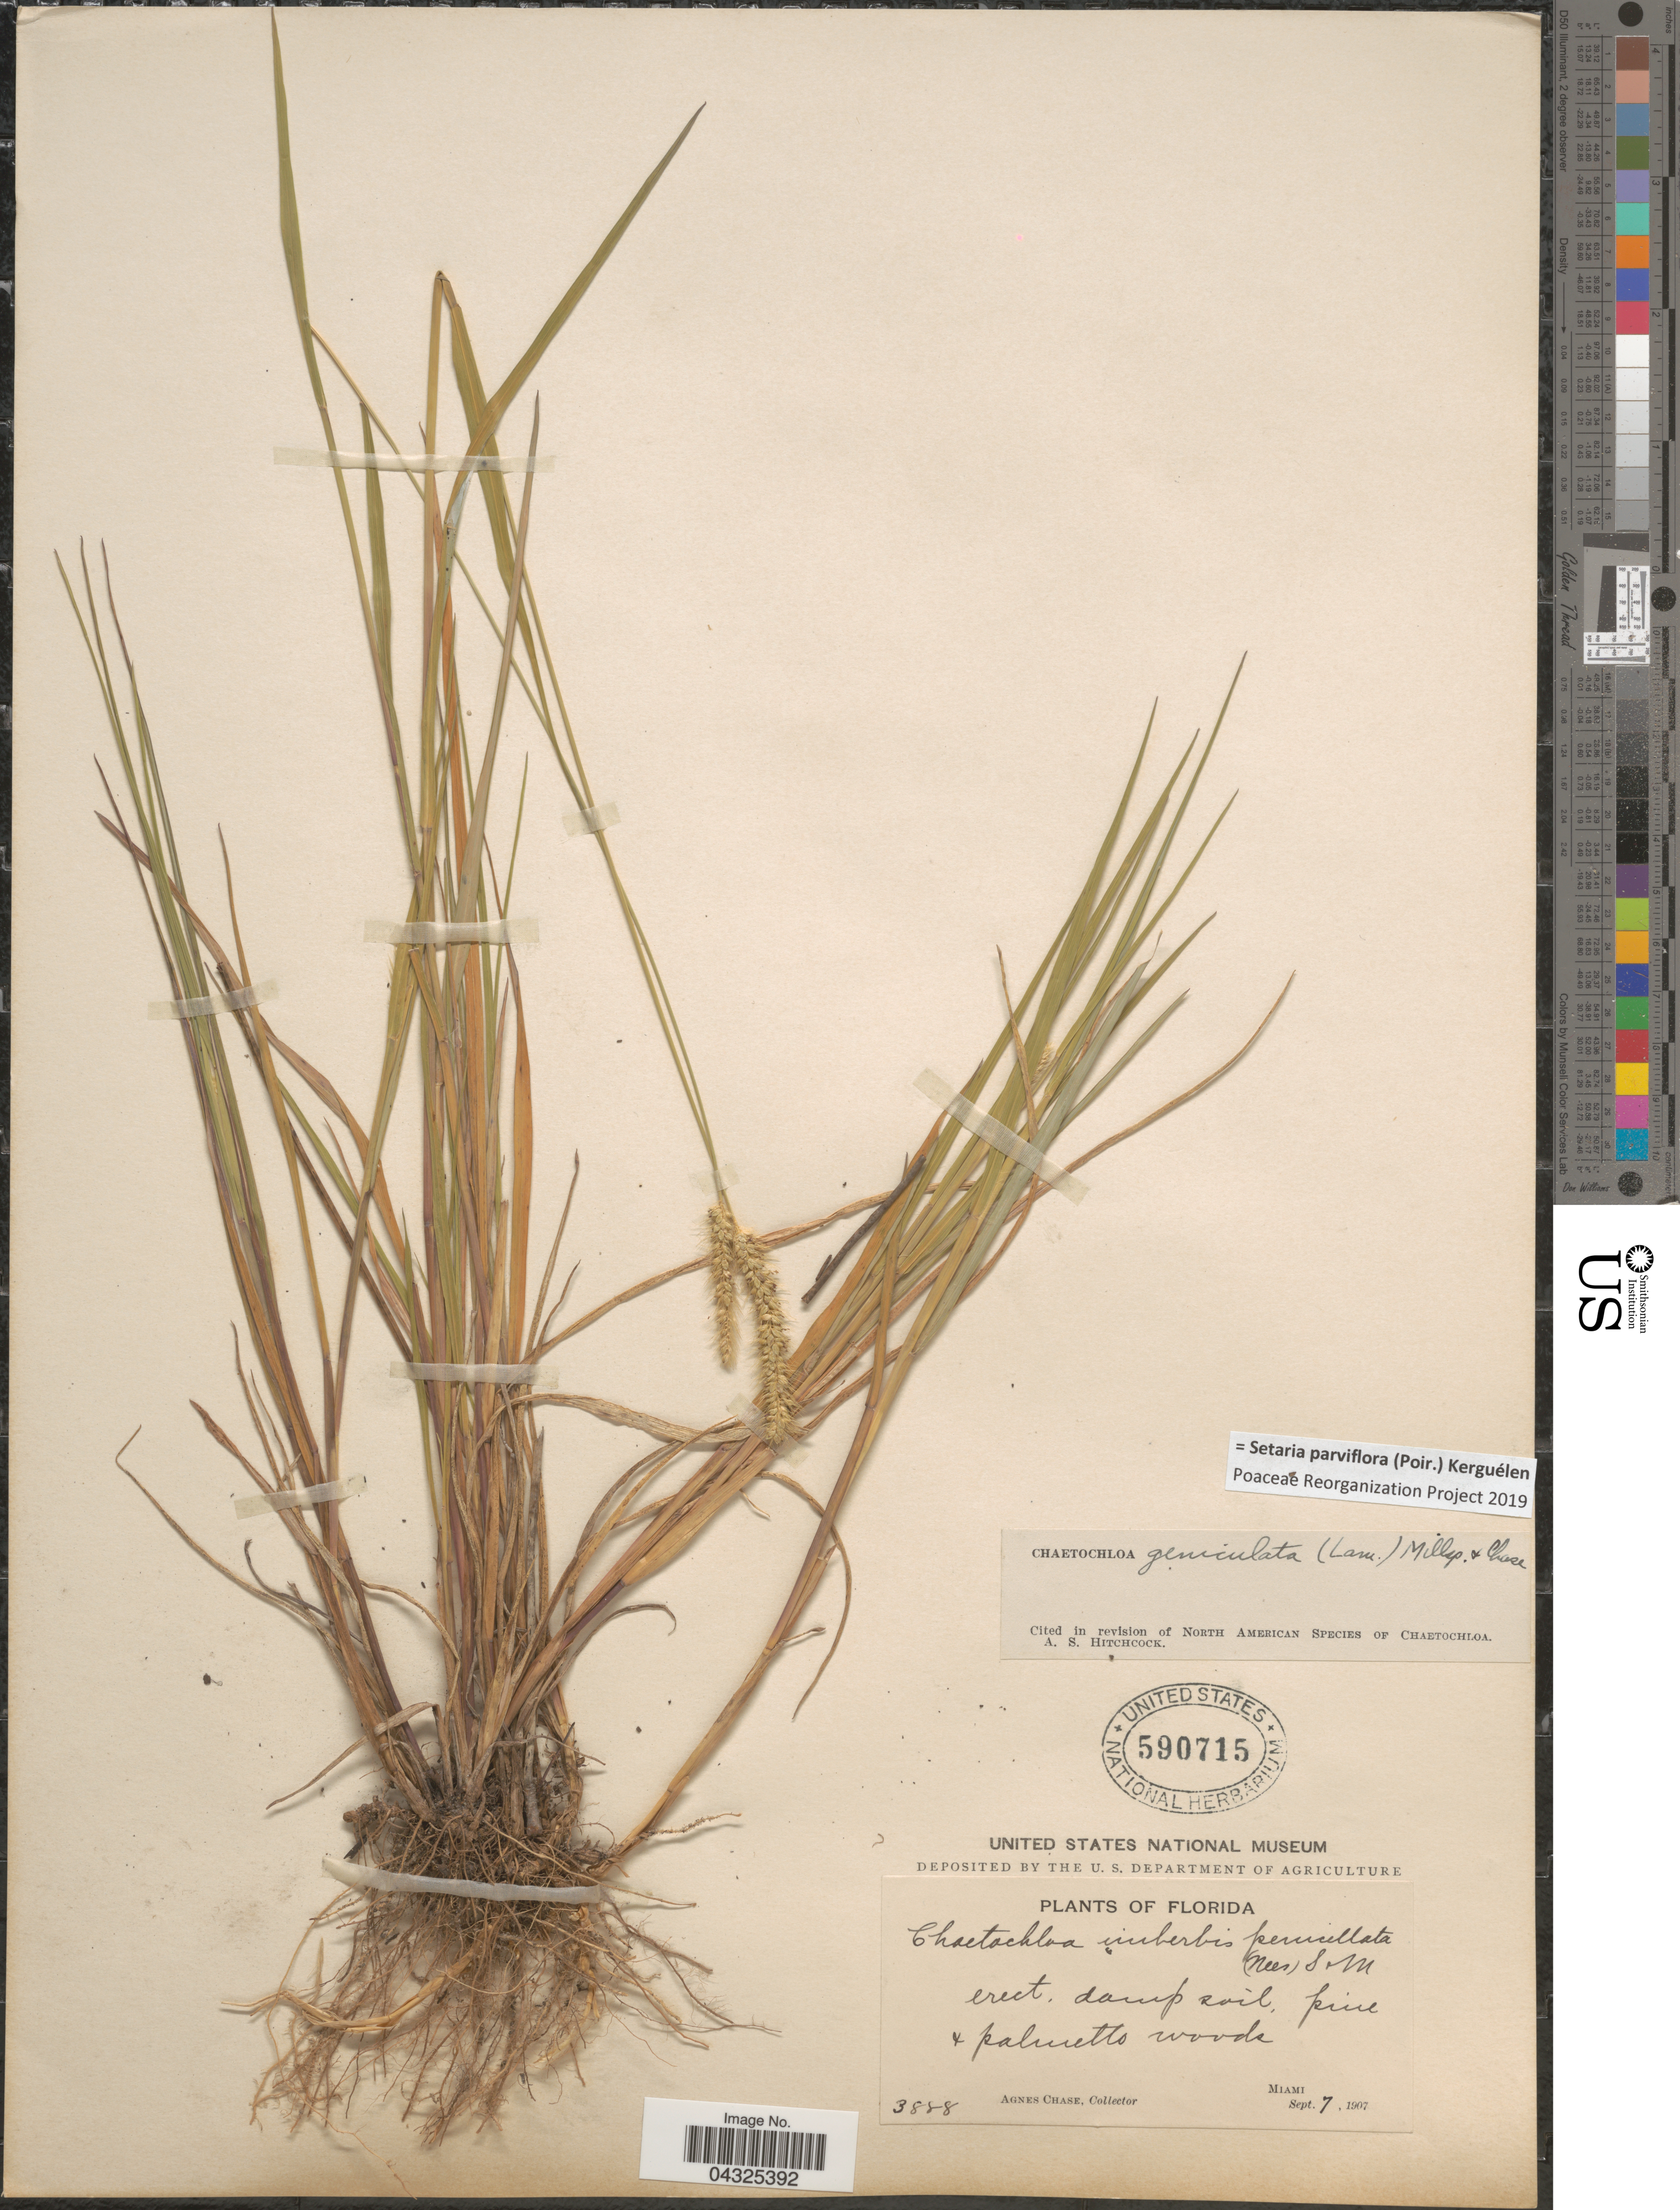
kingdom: Plantae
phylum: Tracheophyta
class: Liliopsida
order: Poales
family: Poaceae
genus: Setaria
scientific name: Setaria parviflora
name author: (Poir.) Kerguélen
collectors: A. Chase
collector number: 3888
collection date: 1907-09-07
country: United States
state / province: Florida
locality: Miami.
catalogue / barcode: US 590715